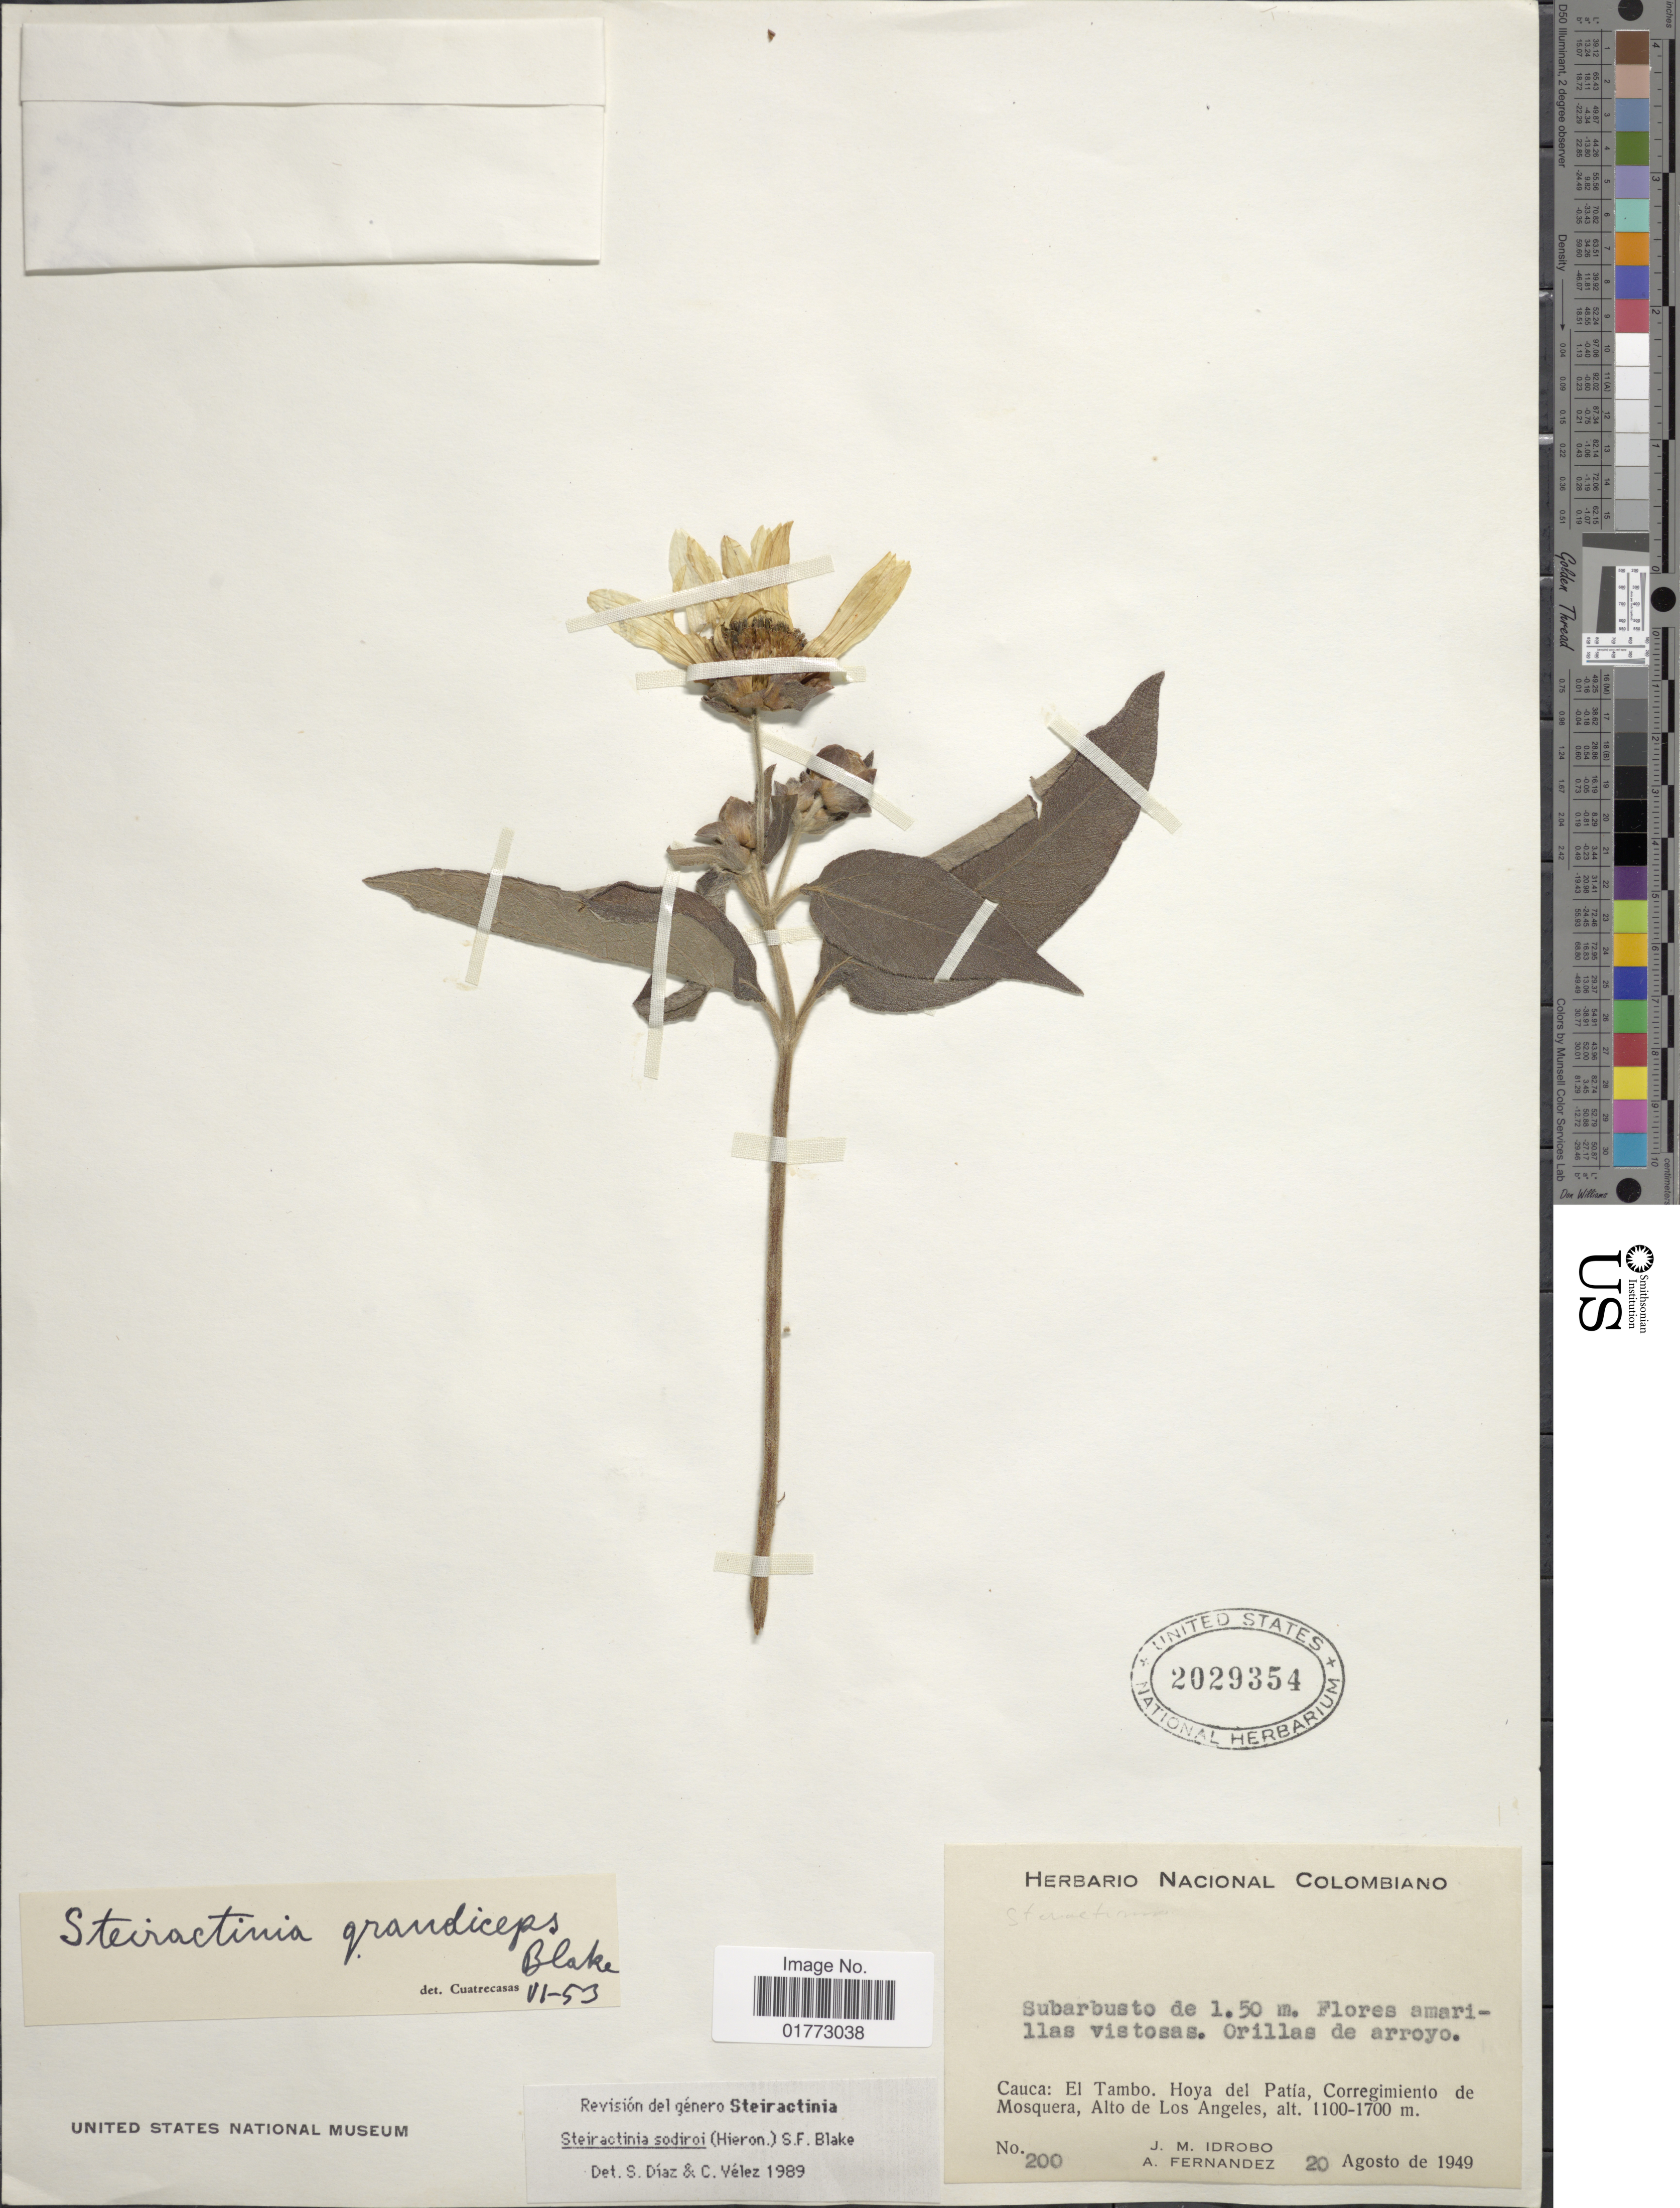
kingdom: Plantae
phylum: Tracheophyta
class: Magnoliopsida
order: Asterales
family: Asteraceae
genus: Steiractinia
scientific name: Steiractinia sodiroi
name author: (Hieron. ex Sodiro) S.F. Blake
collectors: J. M. Idrobo & A. Fernandez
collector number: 200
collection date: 1949-08-20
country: Colombia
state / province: Cauca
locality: El Tambo. Hoya del Patia, Corrigimiento de Mosquera, Alto de Los Angeles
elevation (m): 1100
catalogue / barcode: US 2029354